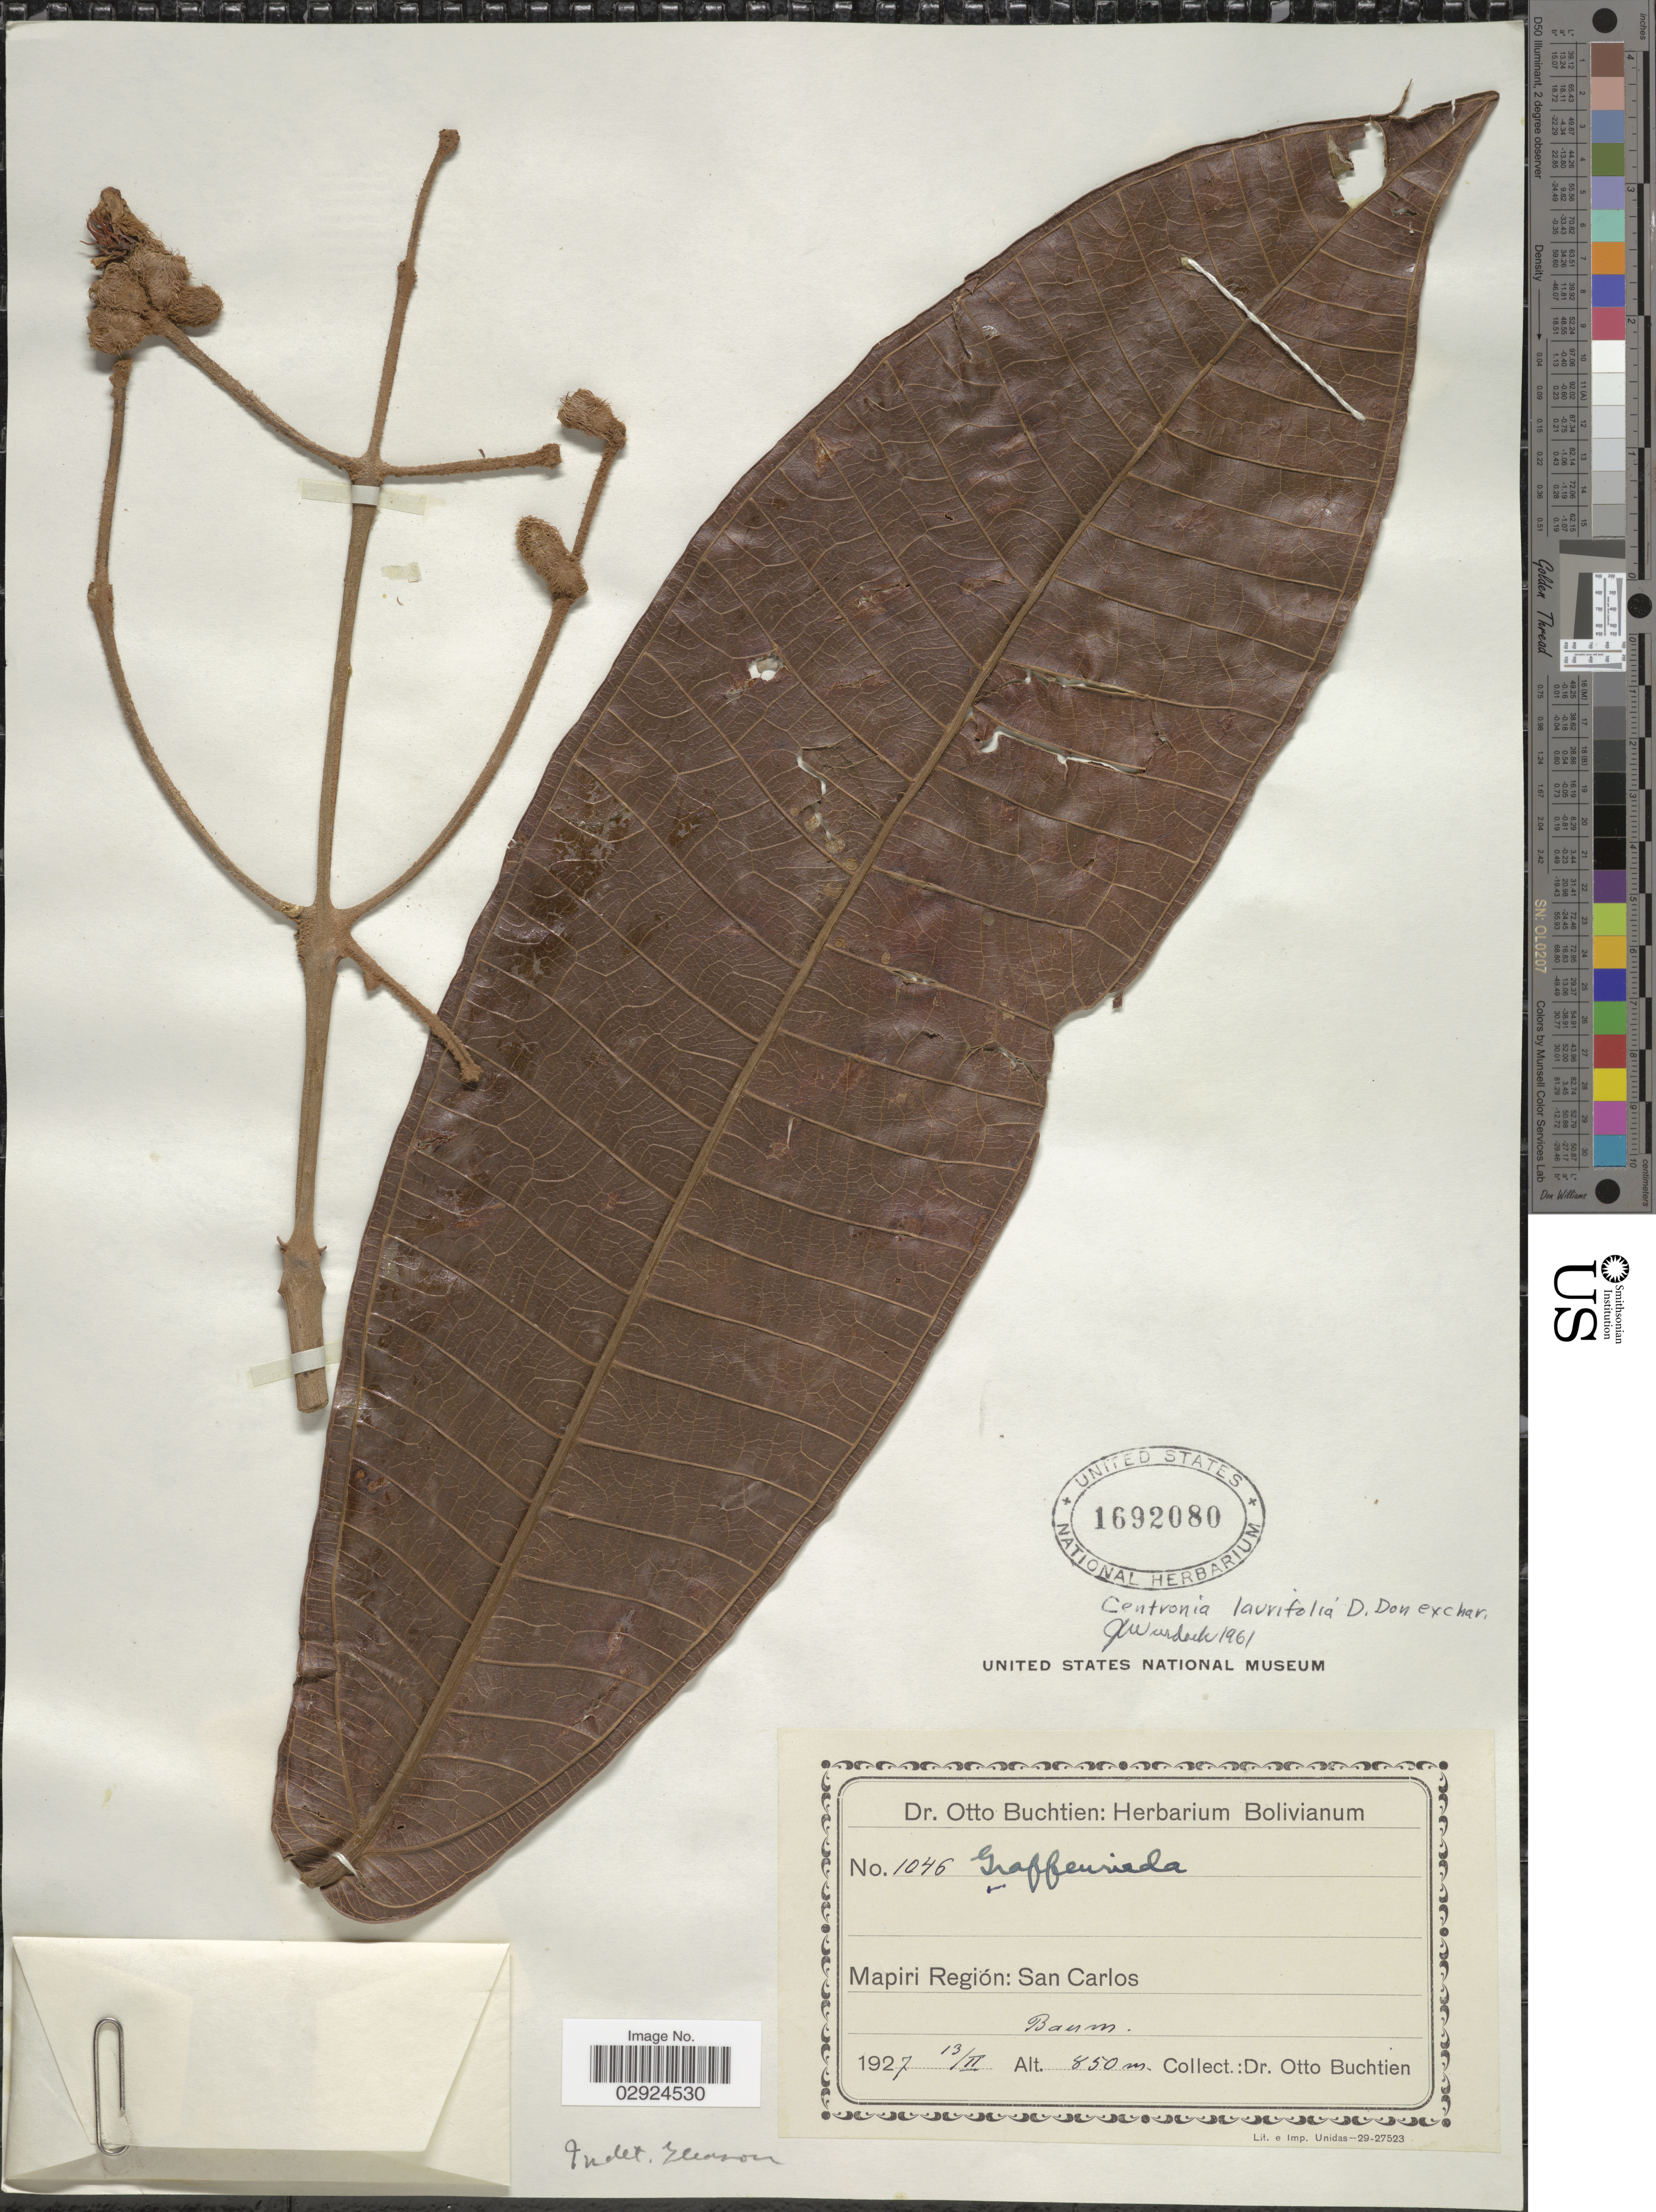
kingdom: Plantae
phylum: Tracheophyta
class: Magnoliopsida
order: Myrtales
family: Melastomataceae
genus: Centronia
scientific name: Centronia laurifolia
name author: D. Don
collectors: O. Buchtien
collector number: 1046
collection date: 1927-02-13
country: Bolivia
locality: Mapiri Región: San Carlos.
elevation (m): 850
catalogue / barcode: US 1692080